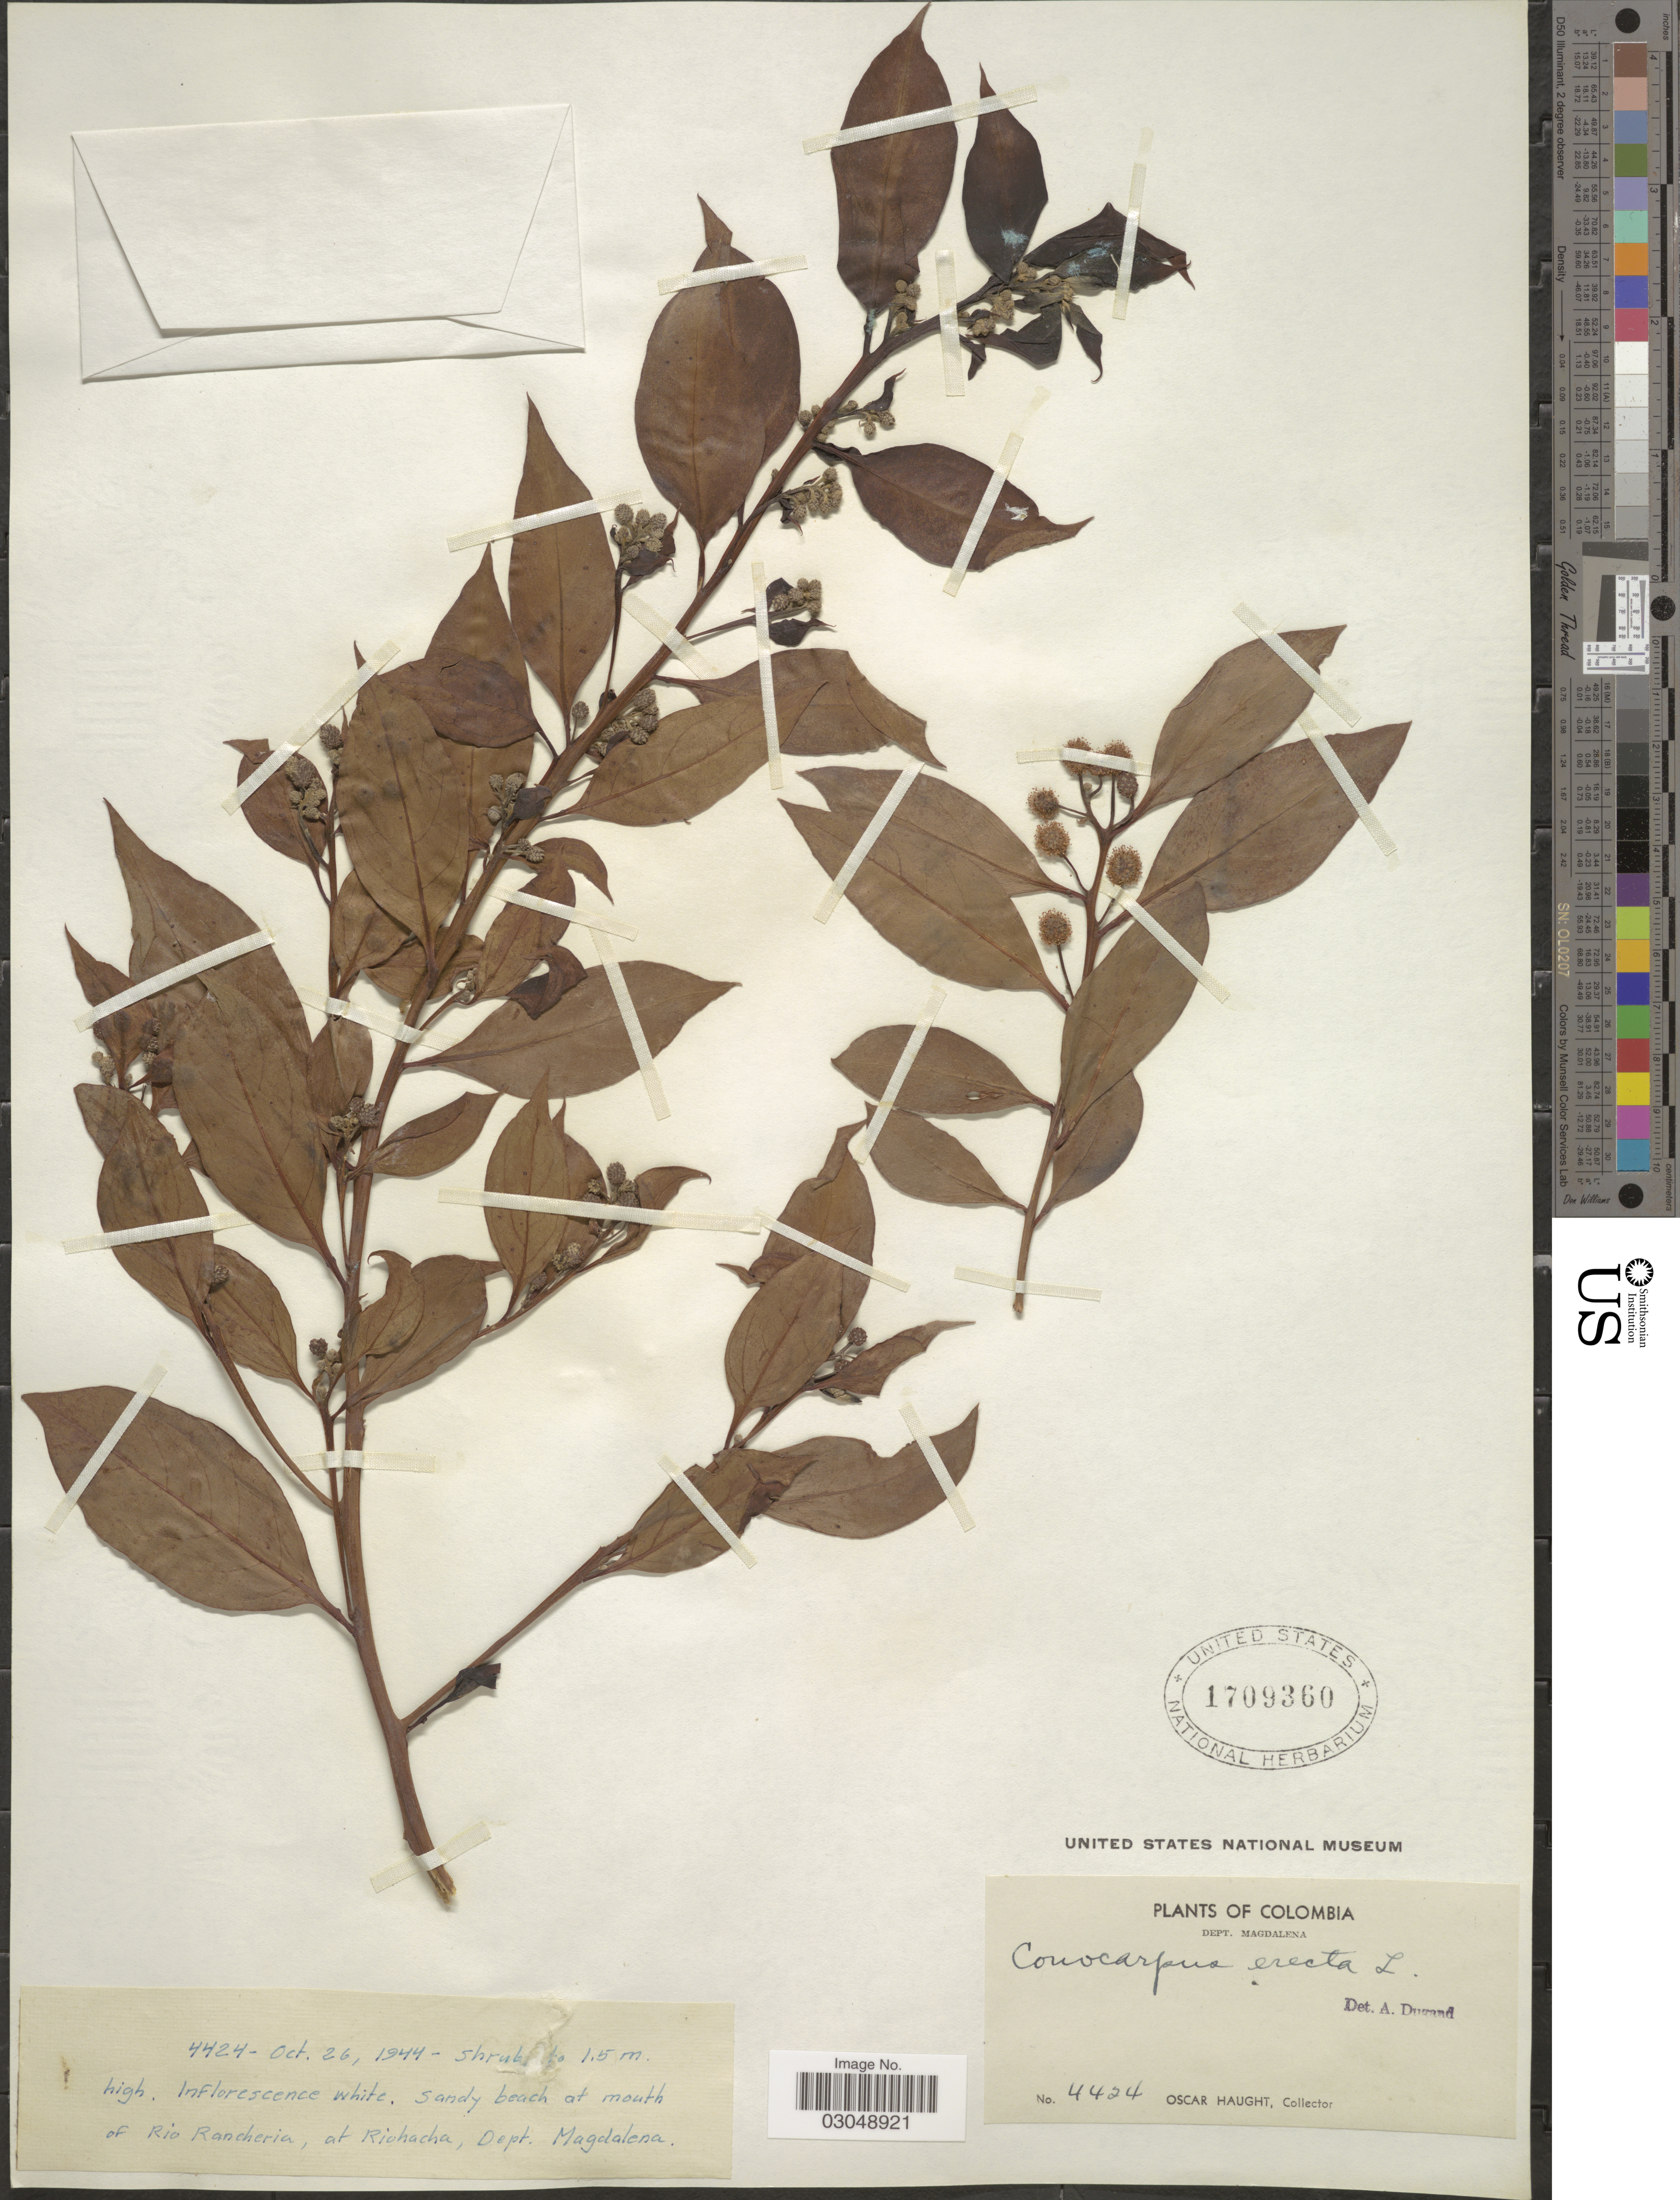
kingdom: Plantae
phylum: Tracheophyta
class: Magnoliopsida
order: Myrtales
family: Combretaceae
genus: Conocarpus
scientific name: Conocarpus erectus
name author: L.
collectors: O. L. Haught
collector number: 4424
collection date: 1944-10-26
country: Colombia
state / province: Magdalena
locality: Sandy beach at mouth of Rio Rancheria, Dept. Magdalena.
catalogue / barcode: US 1709360